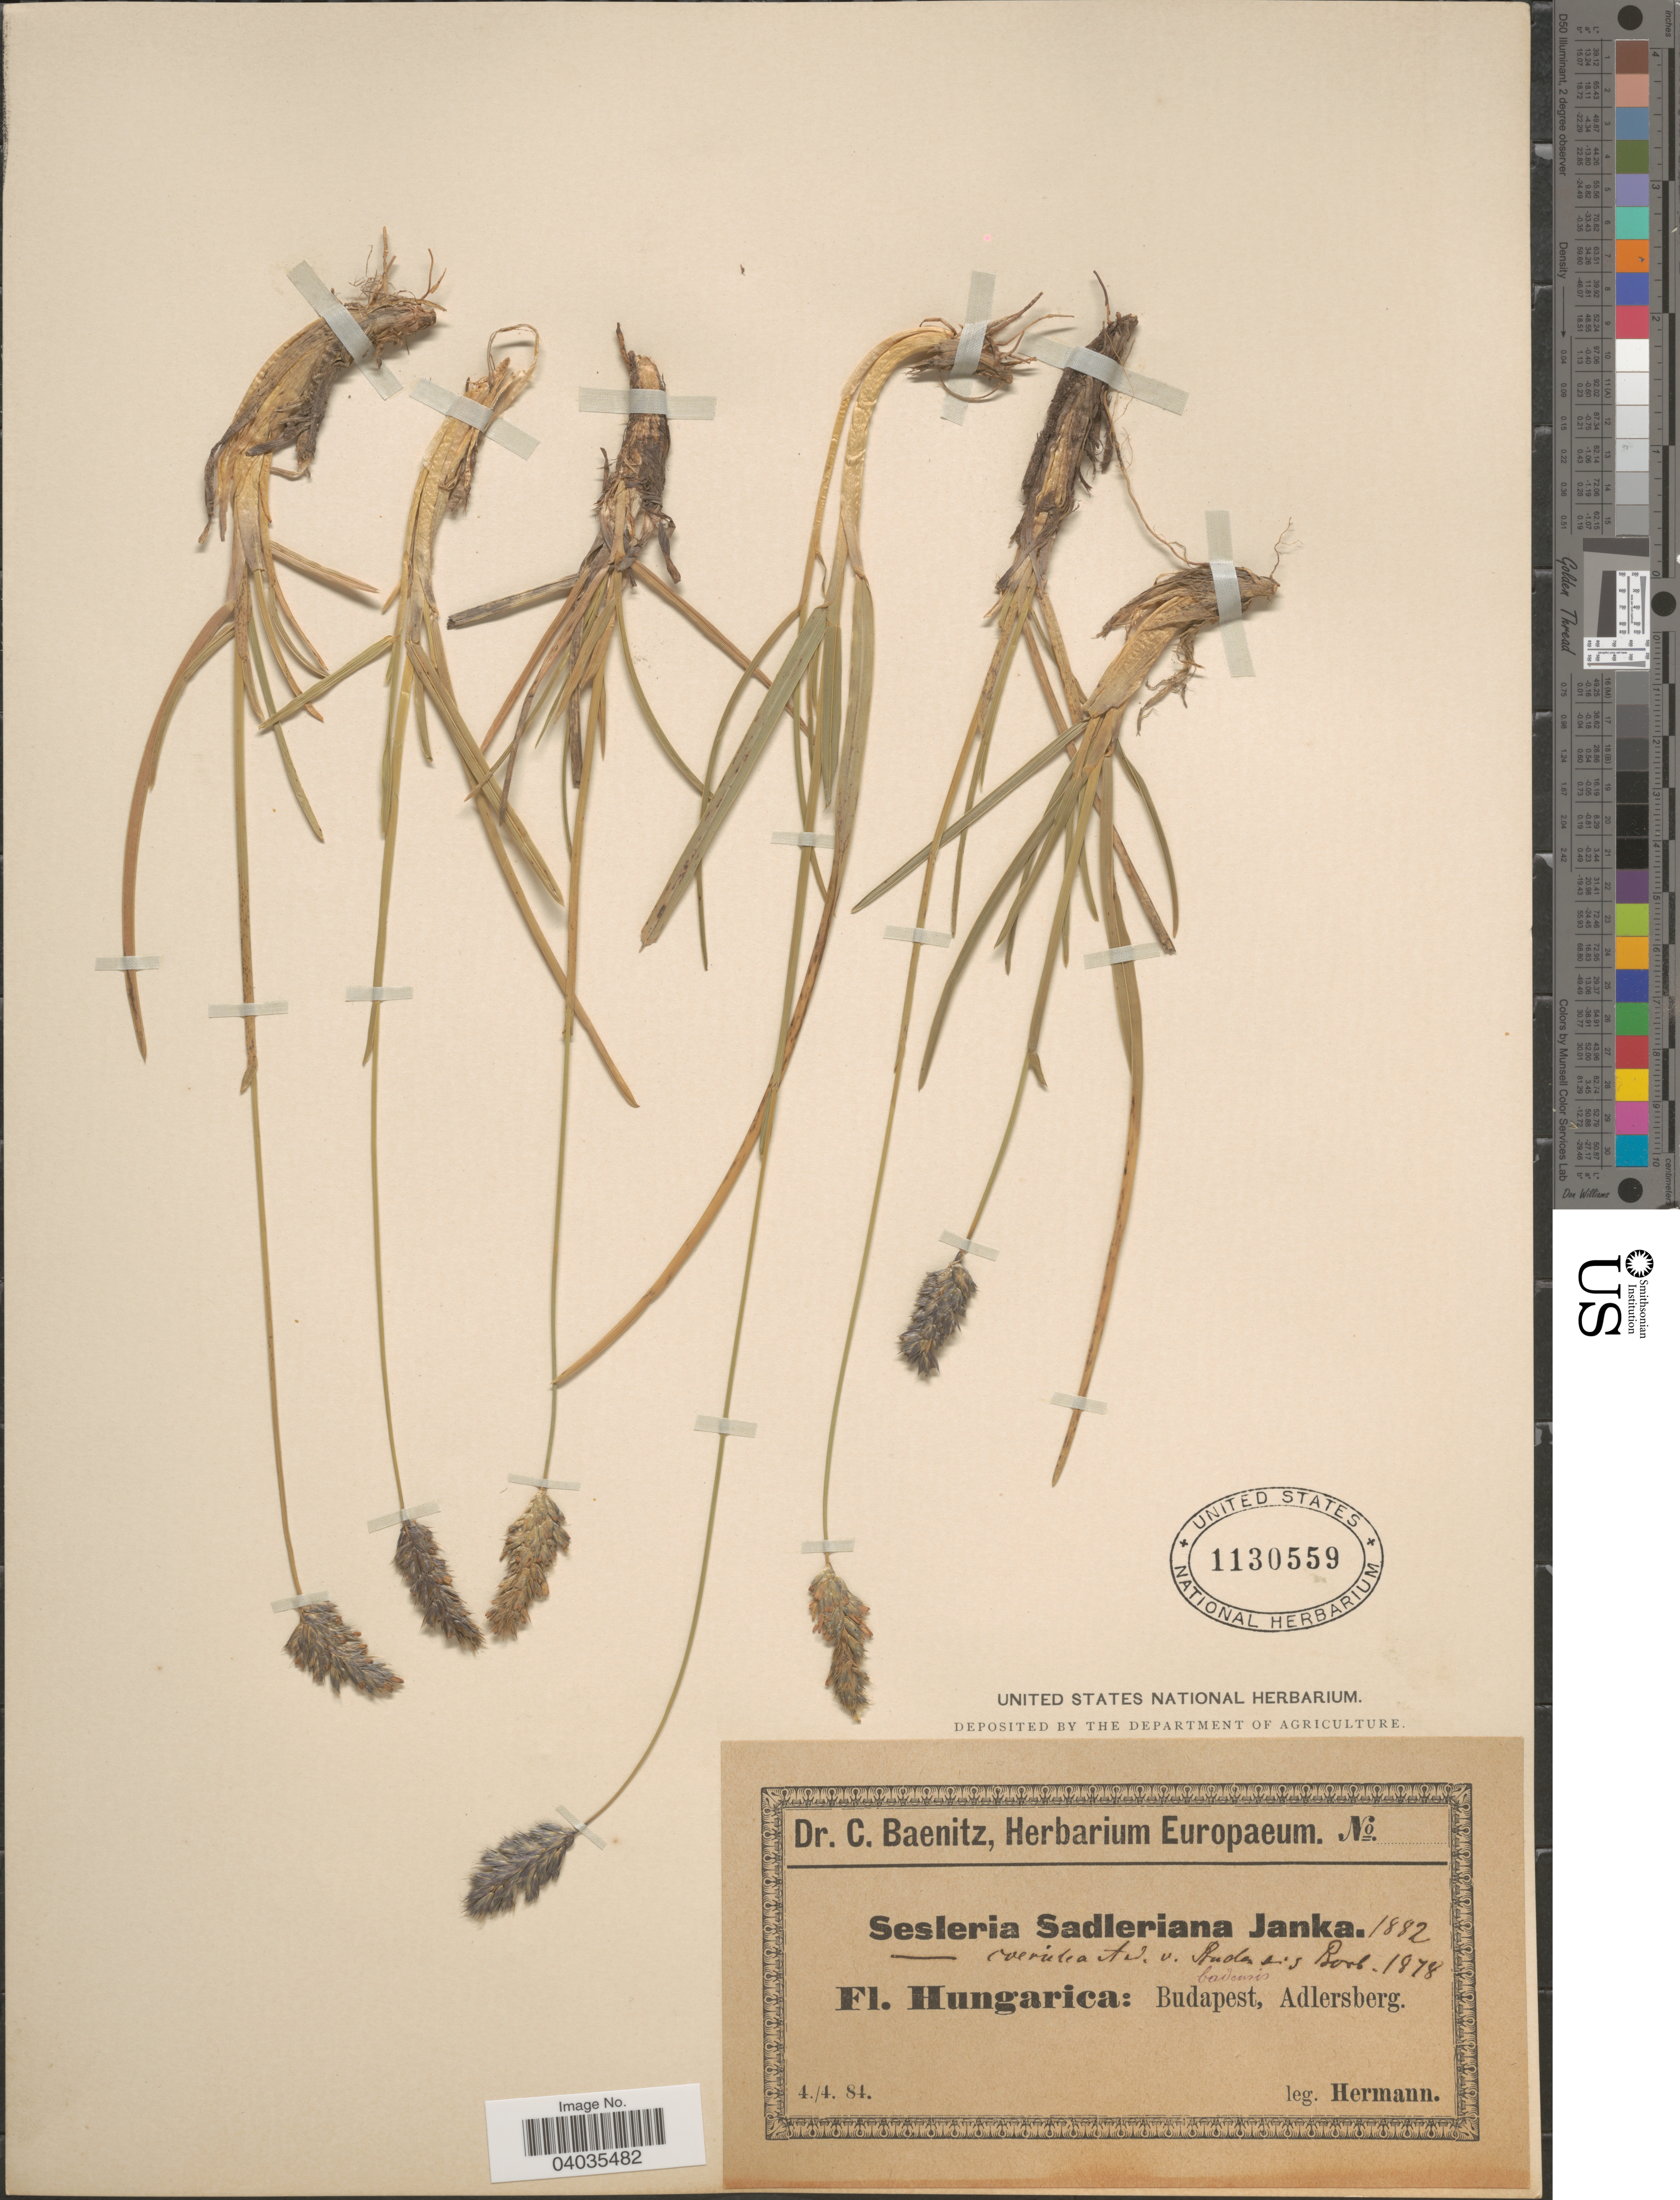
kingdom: Plantae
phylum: Tracheophyta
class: Liliopsida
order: Poales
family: Poaceae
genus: Sesleria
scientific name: Sesleria sadleriana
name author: Janka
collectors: Hermann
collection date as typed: Transcribed d/m/y: 4/4/84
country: Hungary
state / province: Budapest, Capital District of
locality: Hungarica: Budapest, Adlersberg.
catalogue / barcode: US 1130559